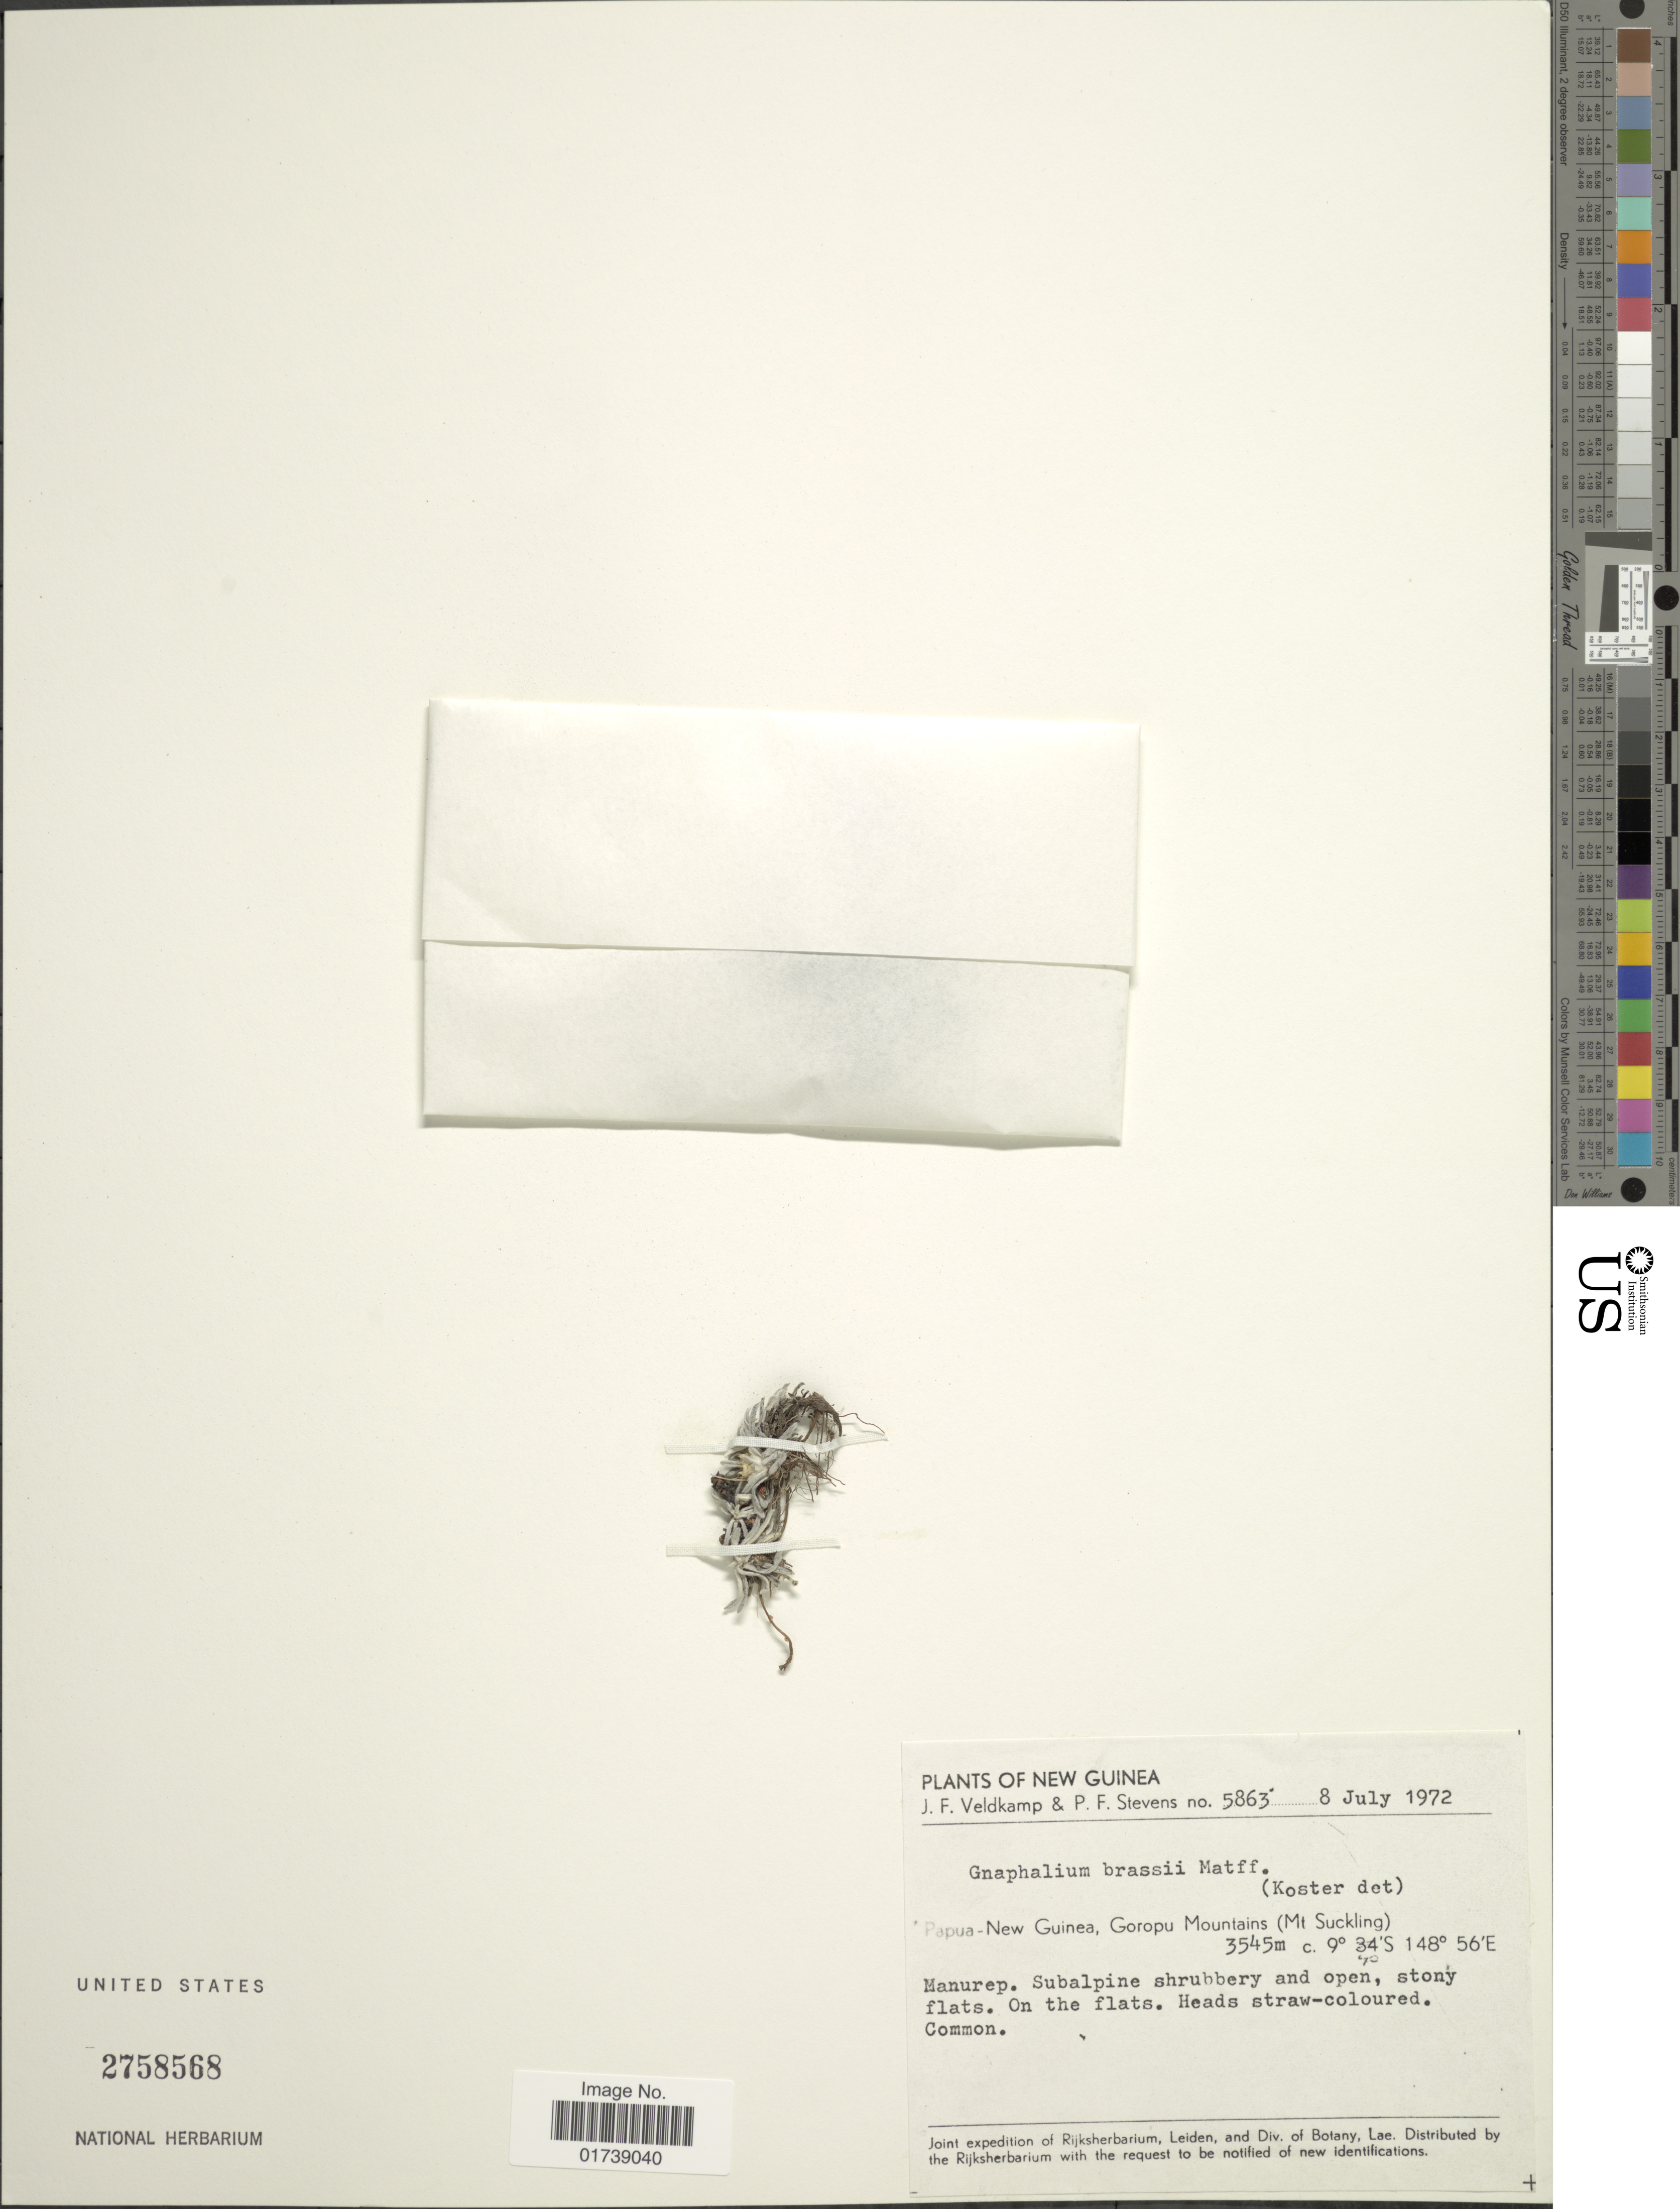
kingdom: Plantae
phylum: Tracheophyta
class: Magnoliopsida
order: Asterales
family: Asteraceae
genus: Euchiton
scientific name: Euchiton brassi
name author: (Mattf.) Anderb.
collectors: J. F. Veldkamp & P. F. Stevens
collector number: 5863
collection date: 1972-07-08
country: Papua New Guinea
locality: Goropu Mountains (Mt Suckling)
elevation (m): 3545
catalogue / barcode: US 2758568